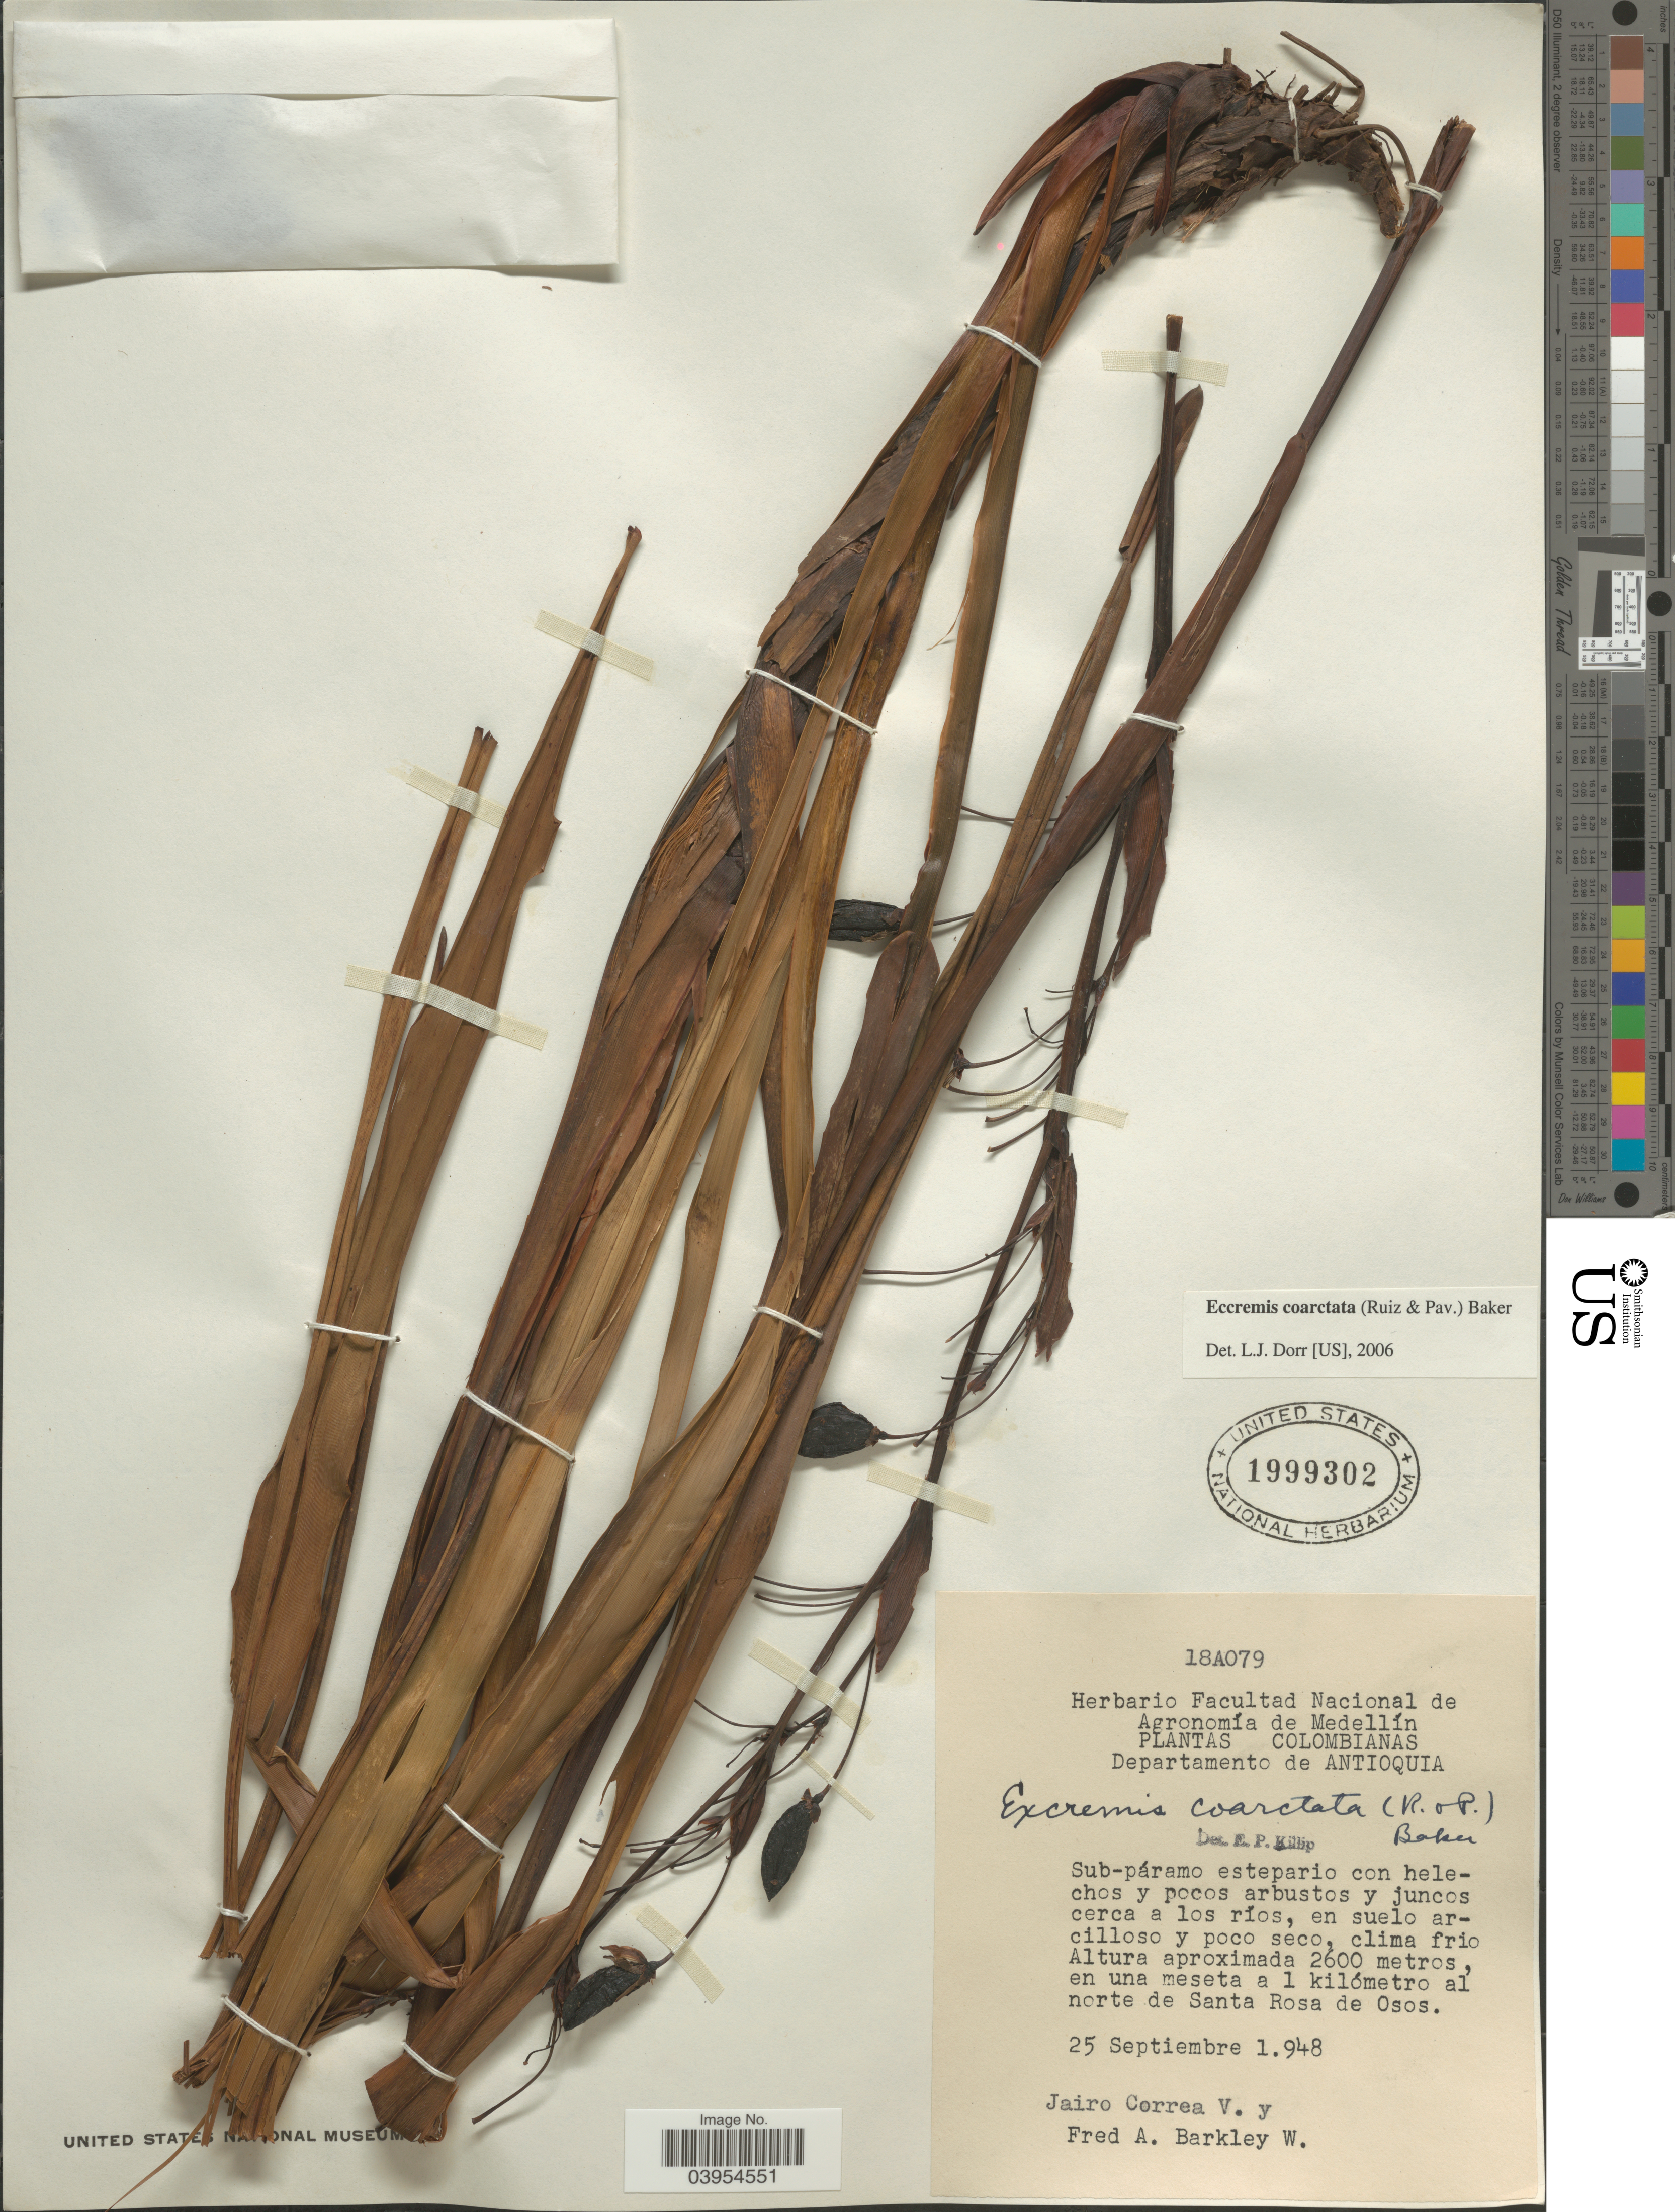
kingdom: Plantae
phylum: Tracheophyta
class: Liliopsida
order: Asparagales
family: Asphodelaceae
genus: Eccremis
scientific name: Eccremis coarctata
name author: Baker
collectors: J. Correa V. & F. Barkley W.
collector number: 18A079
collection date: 1948-09-25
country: Colombia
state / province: Antioquia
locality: Departamento de Antioquia. En una meseta a 1 kilómetro al norte de Santa Rosa de Osos.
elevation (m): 2600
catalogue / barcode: US 1999302